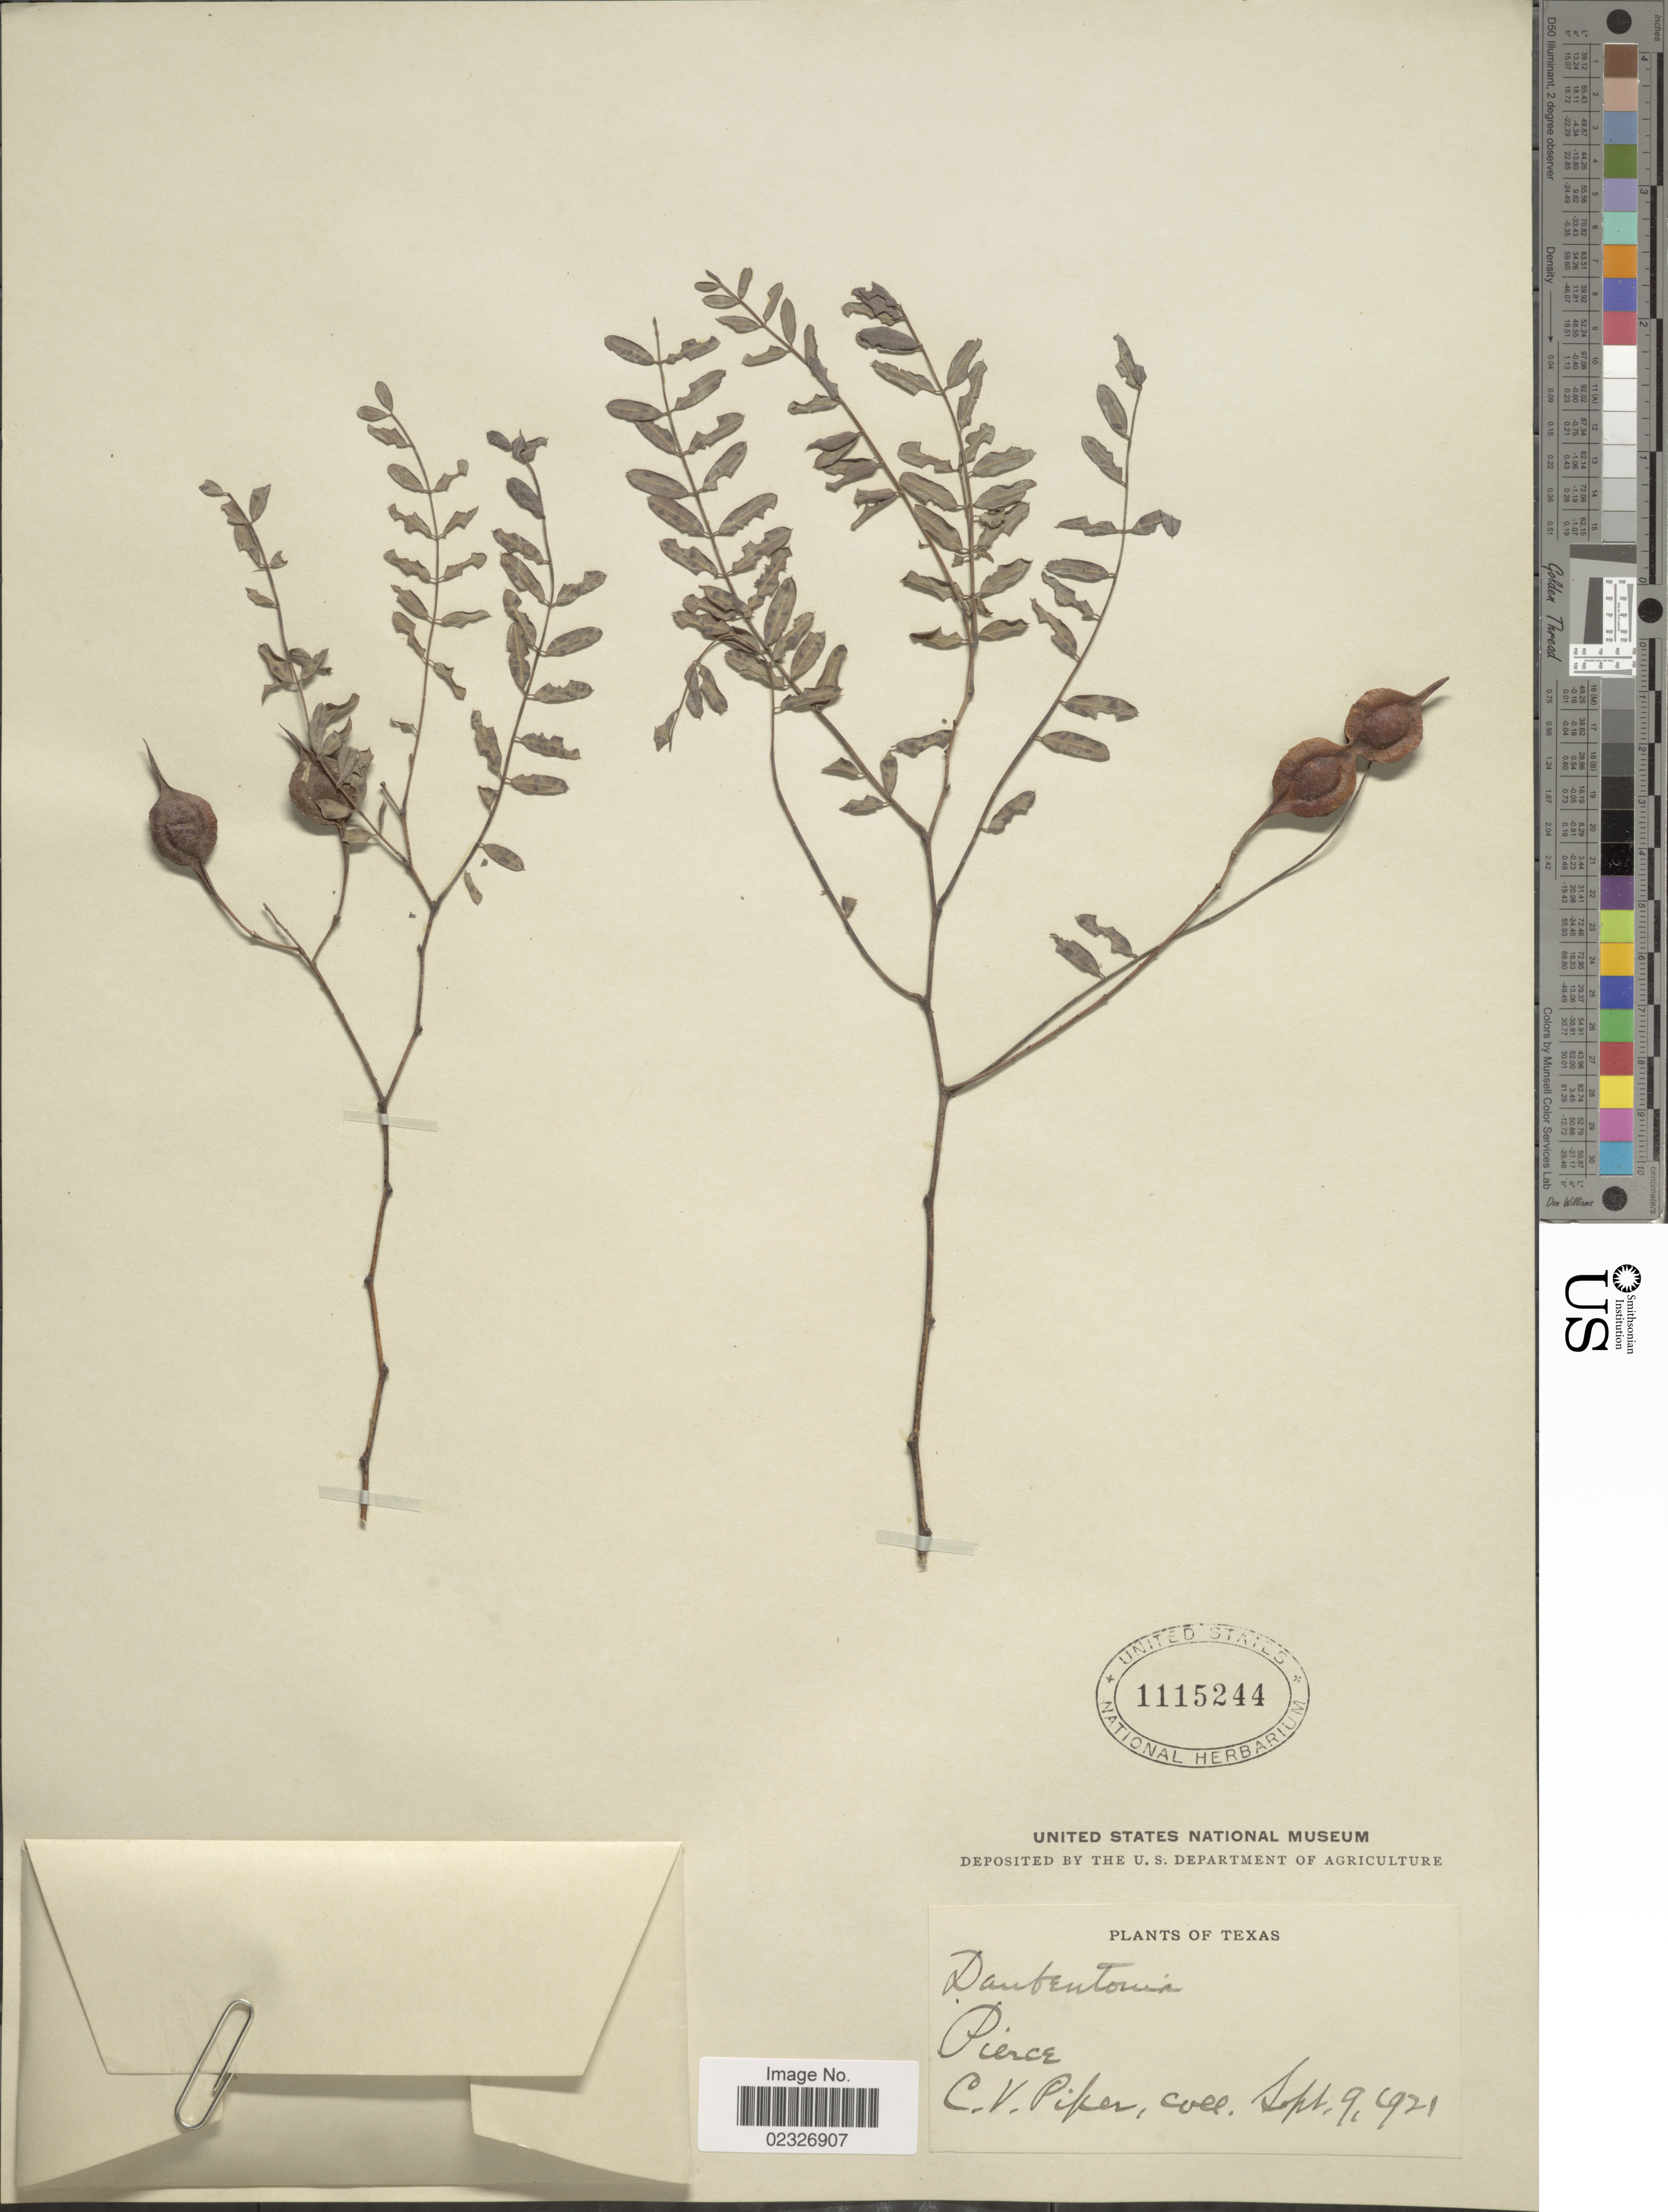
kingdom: Plantae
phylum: Tracheophyta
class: Magnoliopsida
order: Fabales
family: Fabaceae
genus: Sesbania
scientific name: Sesbania drummondii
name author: (Rydb.) Cory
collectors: C. V. Piper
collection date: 1921-09-09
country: United States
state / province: Texas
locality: Pierce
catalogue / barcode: US 1115244